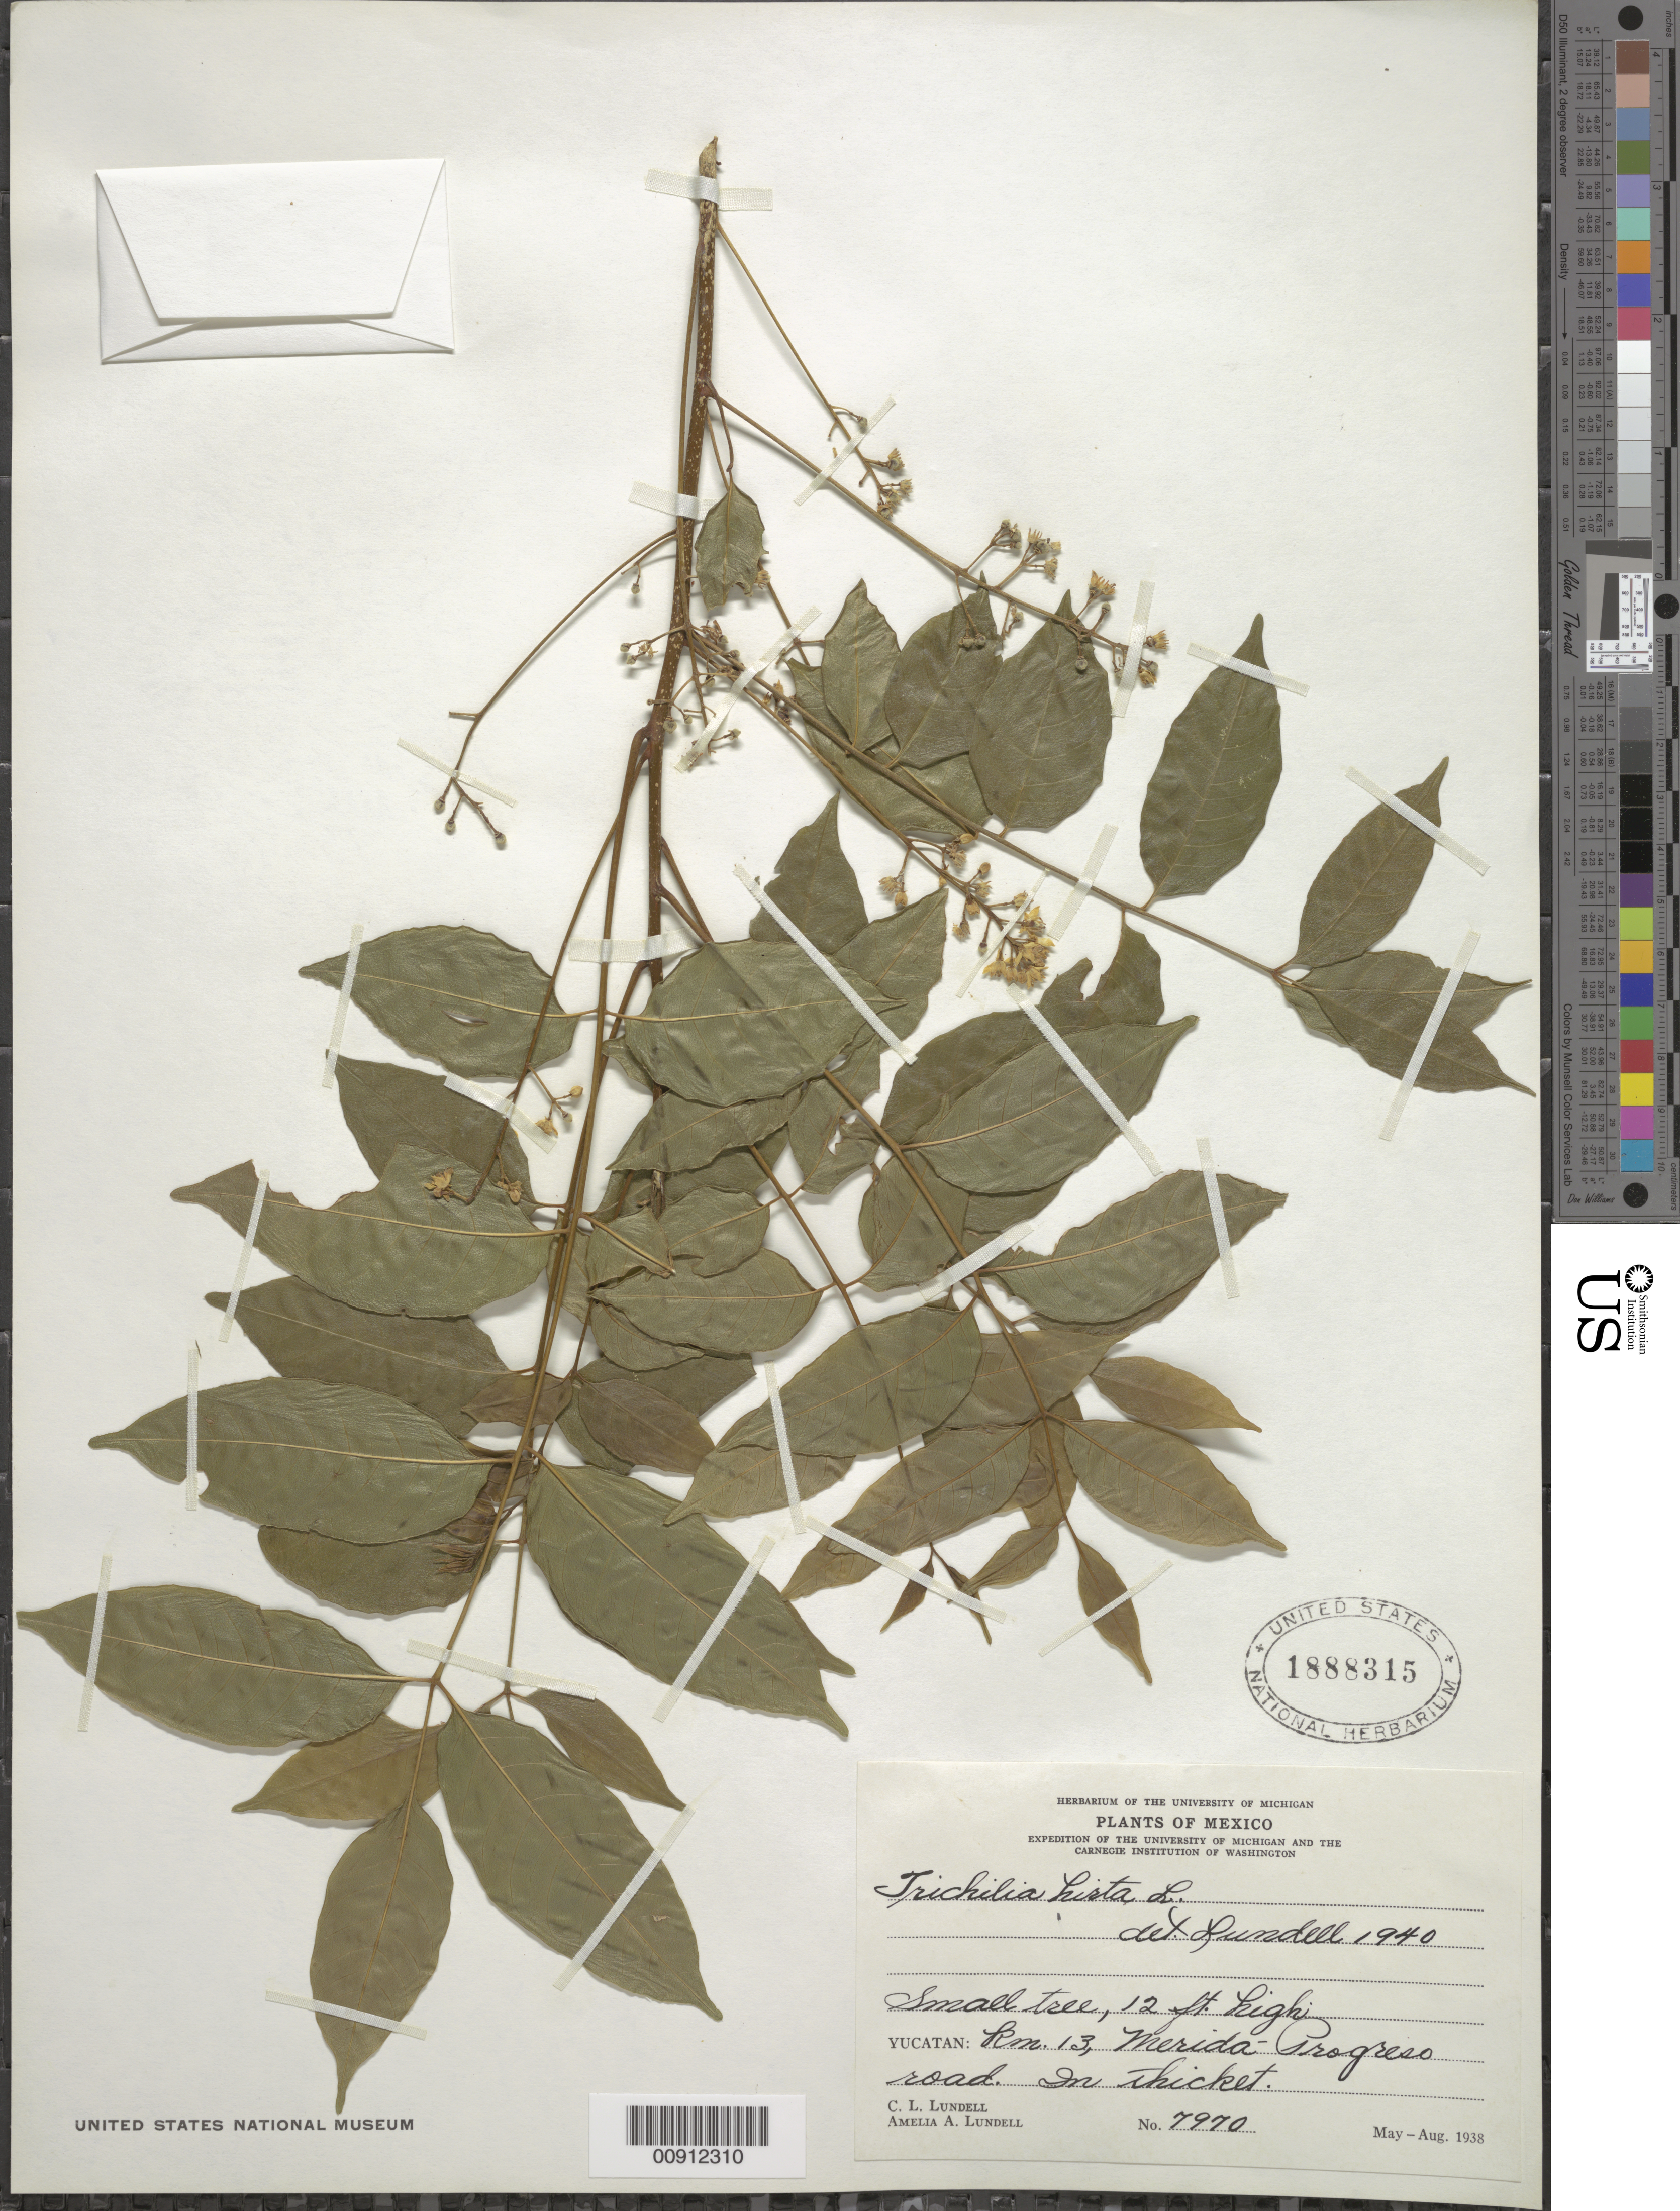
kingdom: Plantae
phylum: Tracheophyta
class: Magnoliopsida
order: Sapindales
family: Meliaceae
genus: Trichilia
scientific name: Trichilia hirta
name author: L.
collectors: C. L. Lundell & A. A. Lundell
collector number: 7970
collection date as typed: May 1938 to -- Aug 1938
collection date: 1938-05/1938-08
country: Mexico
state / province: Yucatán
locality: Yucatán: Km. 13, Merida - Progreso road.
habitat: In thicket.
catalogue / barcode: US 1888315